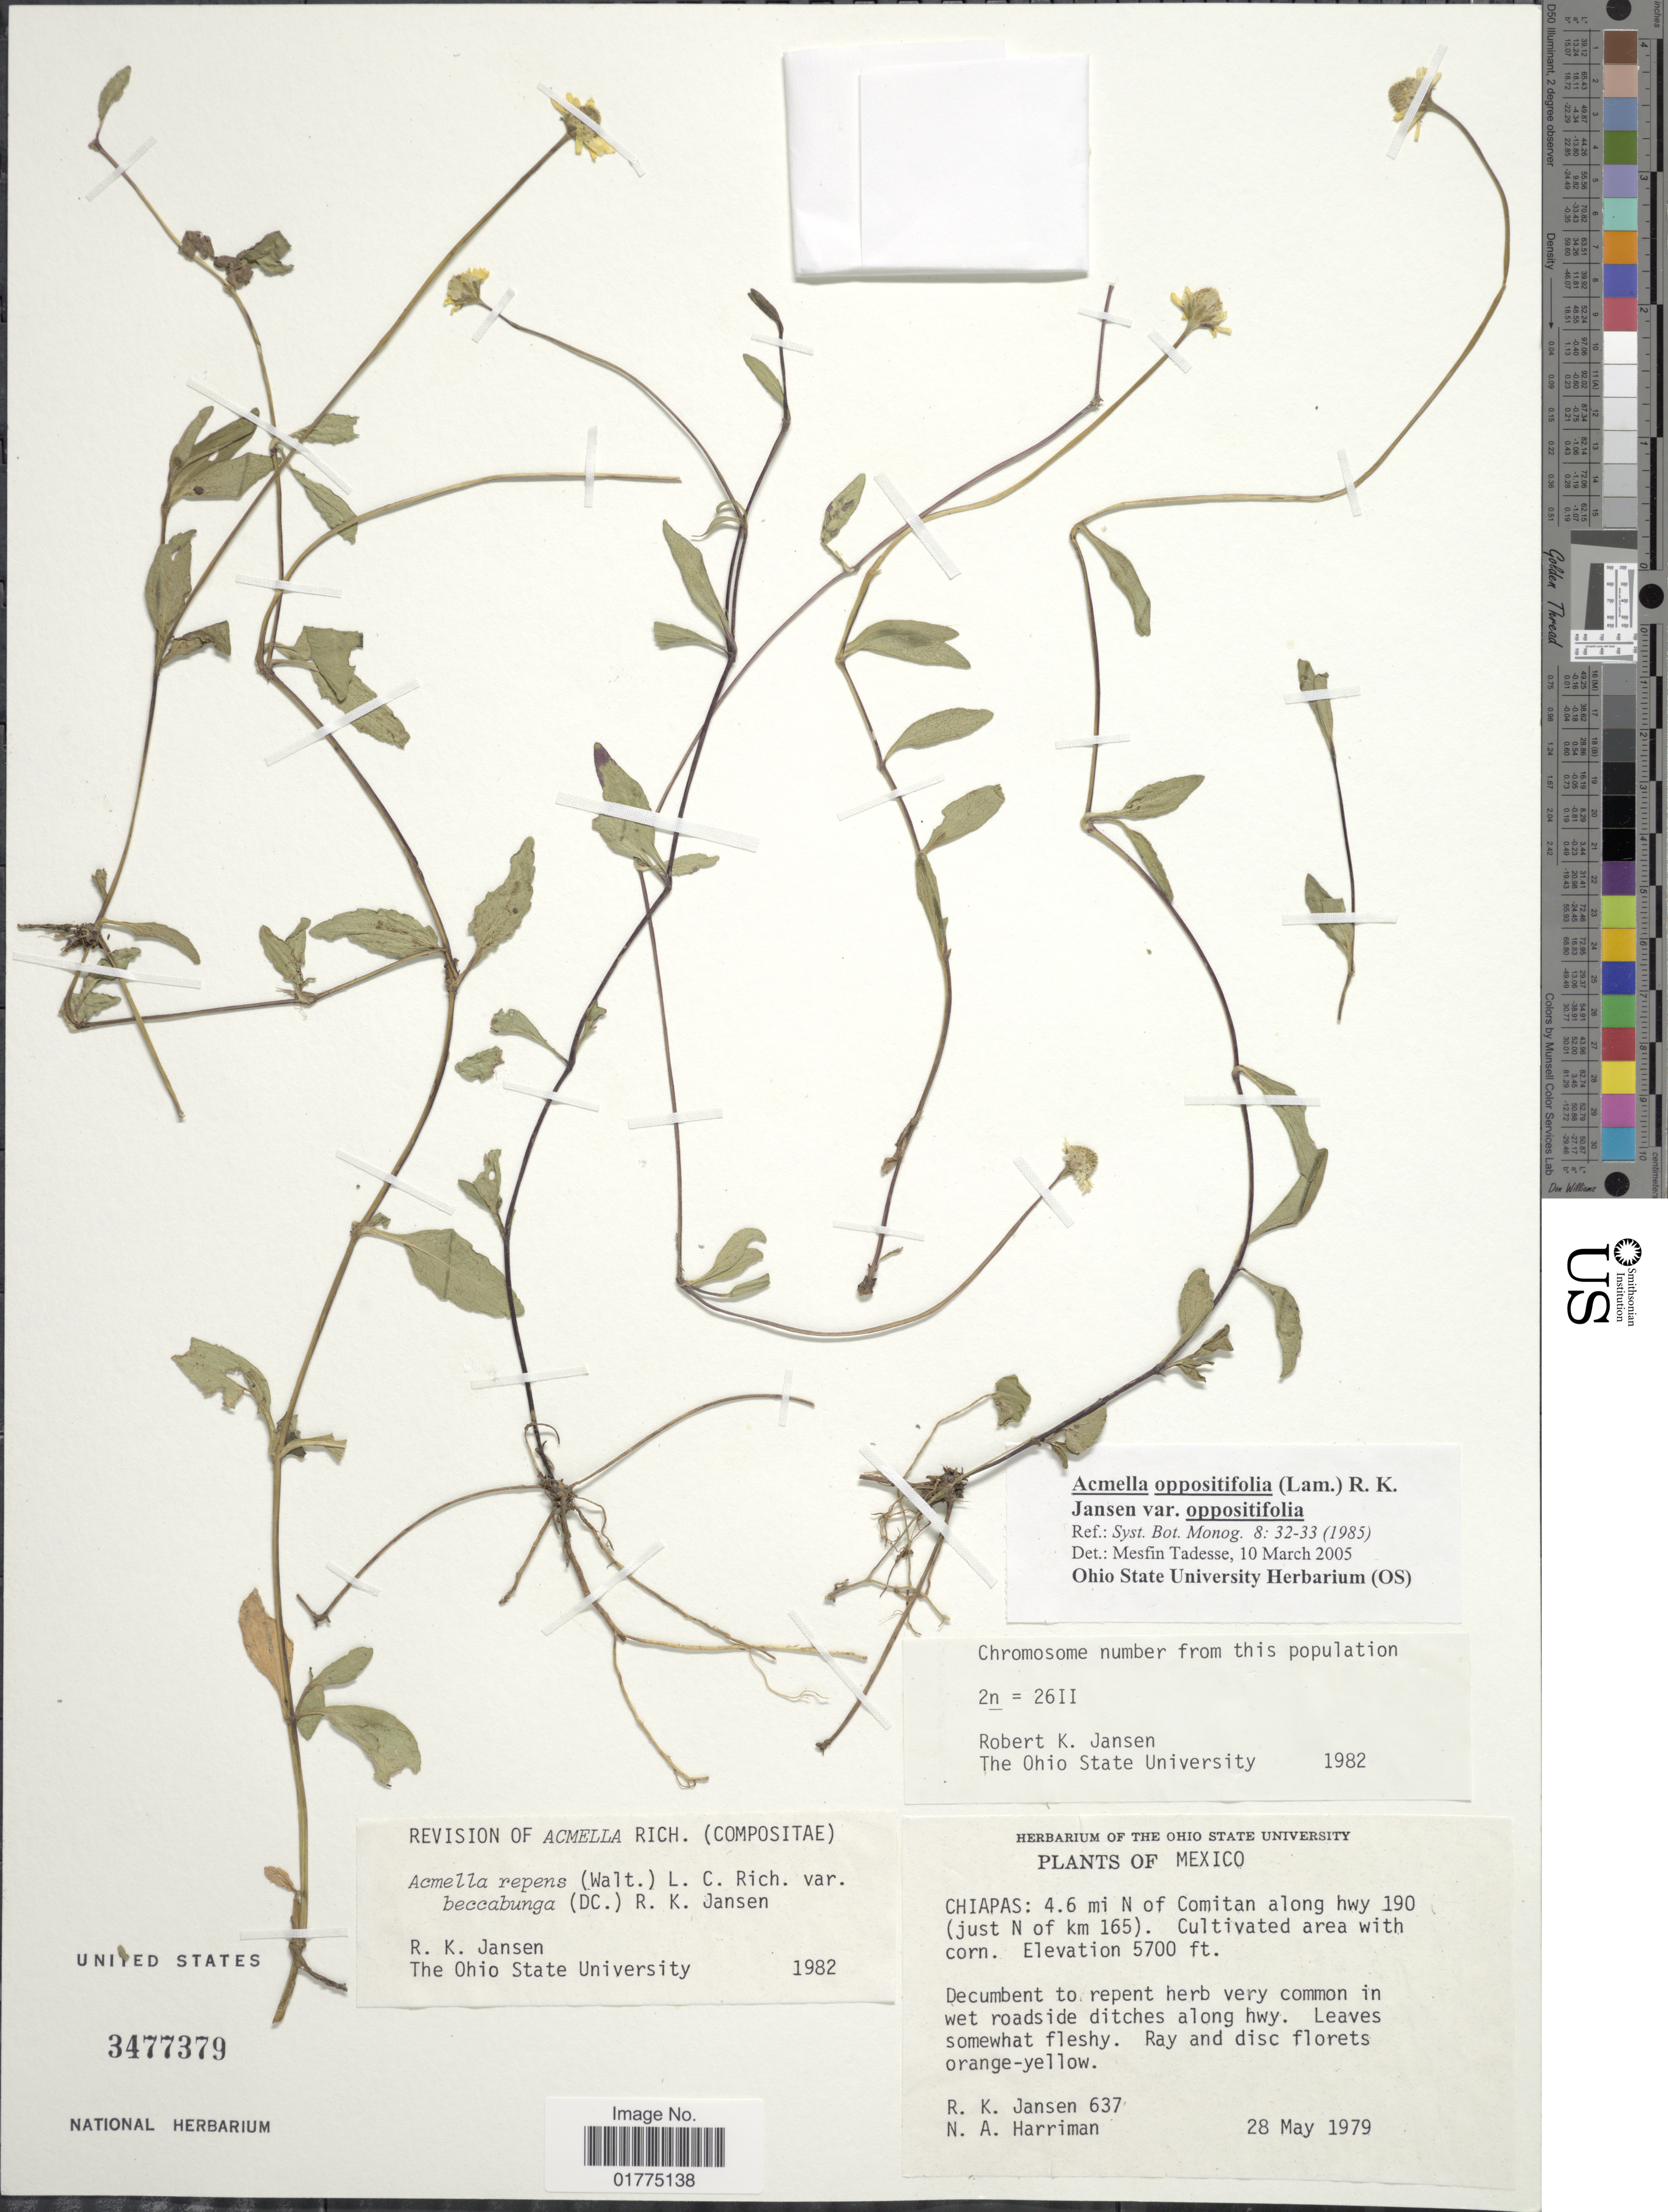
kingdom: Plantae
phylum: Tracheophyta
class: Magnoliopsida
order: Asterales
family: Asteraceae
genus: Heliopsis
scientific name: Heliopsis buphthalmoides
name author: (Jacq.) Dunal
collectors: R. K. Jansen & N. A. Harriman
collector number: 637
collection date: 1979-05-28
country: Mexico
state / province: Chiapas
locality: Chiapas: 4.6 mi N of Comitan along hwy 190 (just N of km 165)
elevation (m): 1737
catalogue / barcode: US 3477379